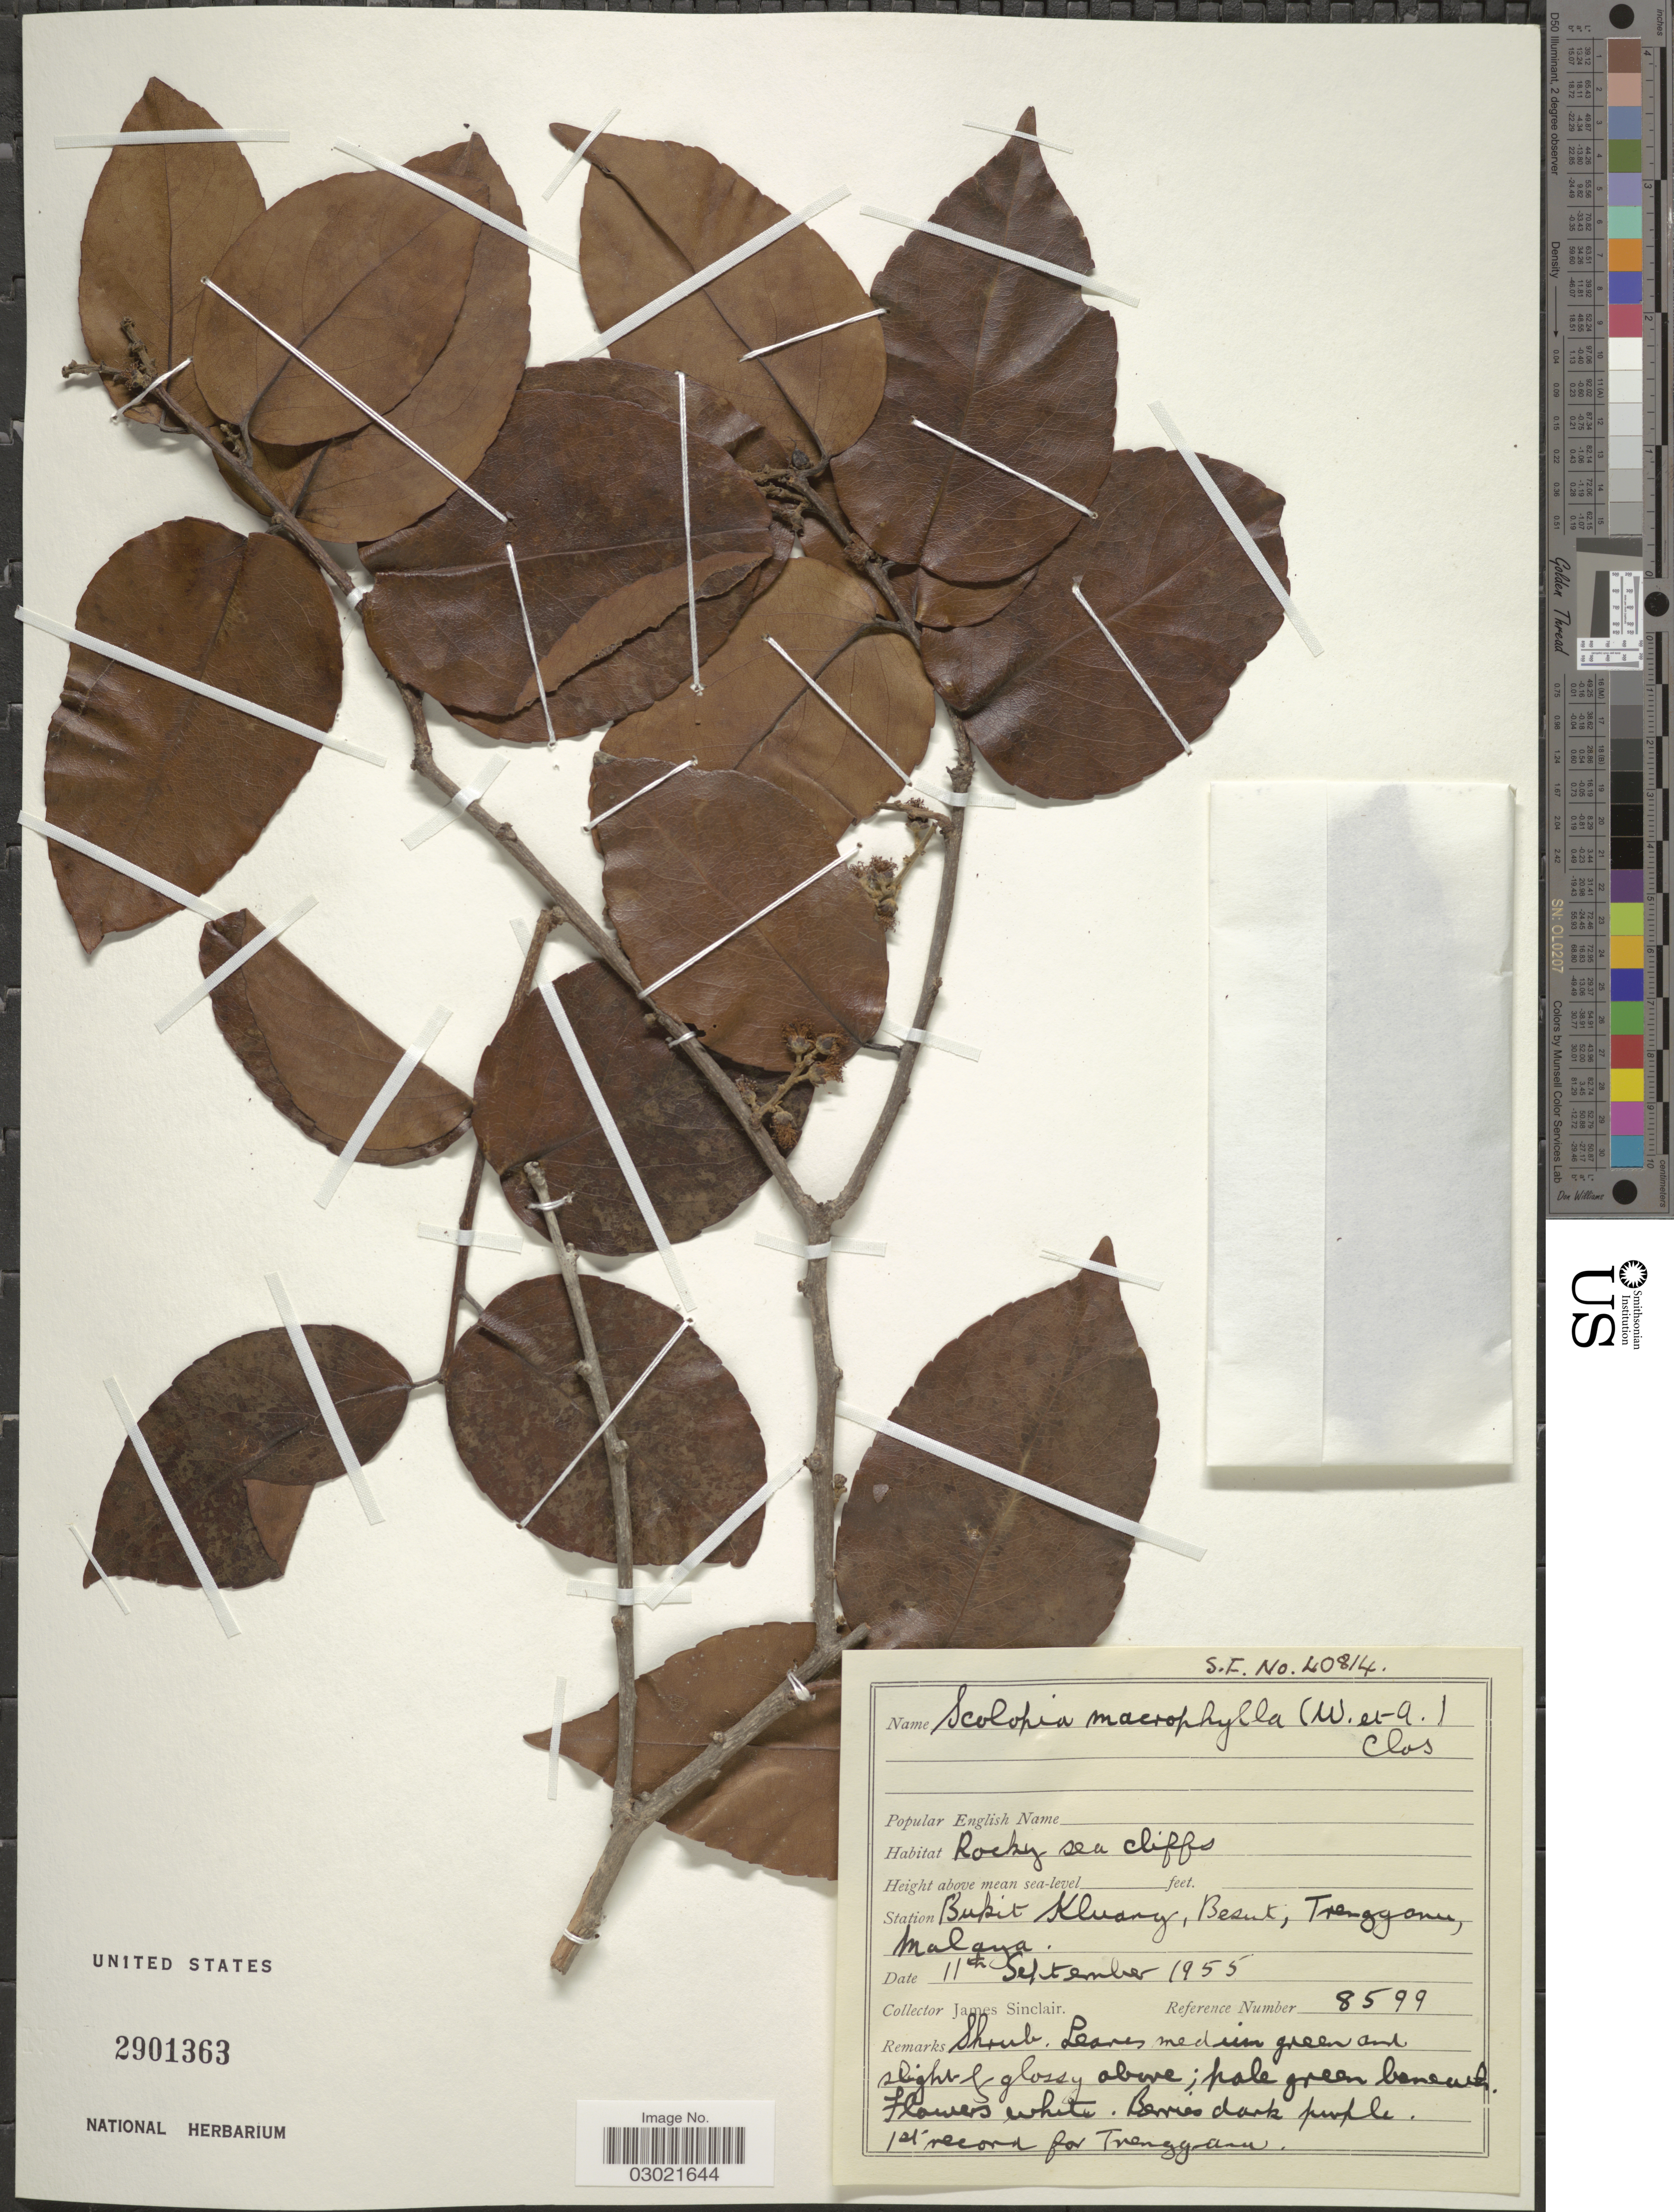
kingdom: Plantae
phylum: Tracheophyta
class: Magnoliopsida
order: Malpighiales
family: Salicaceae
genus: Scolopia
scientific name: Scolopia macrophylla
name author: (Wight & Arn.) Clos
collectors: J. Sinclair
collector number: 8599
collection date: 1955-09-11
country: Malaysia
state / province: Terengganu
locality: Station Bukit Kluang, Besut, Trengganu, Malaya.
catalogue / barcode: US 2901363